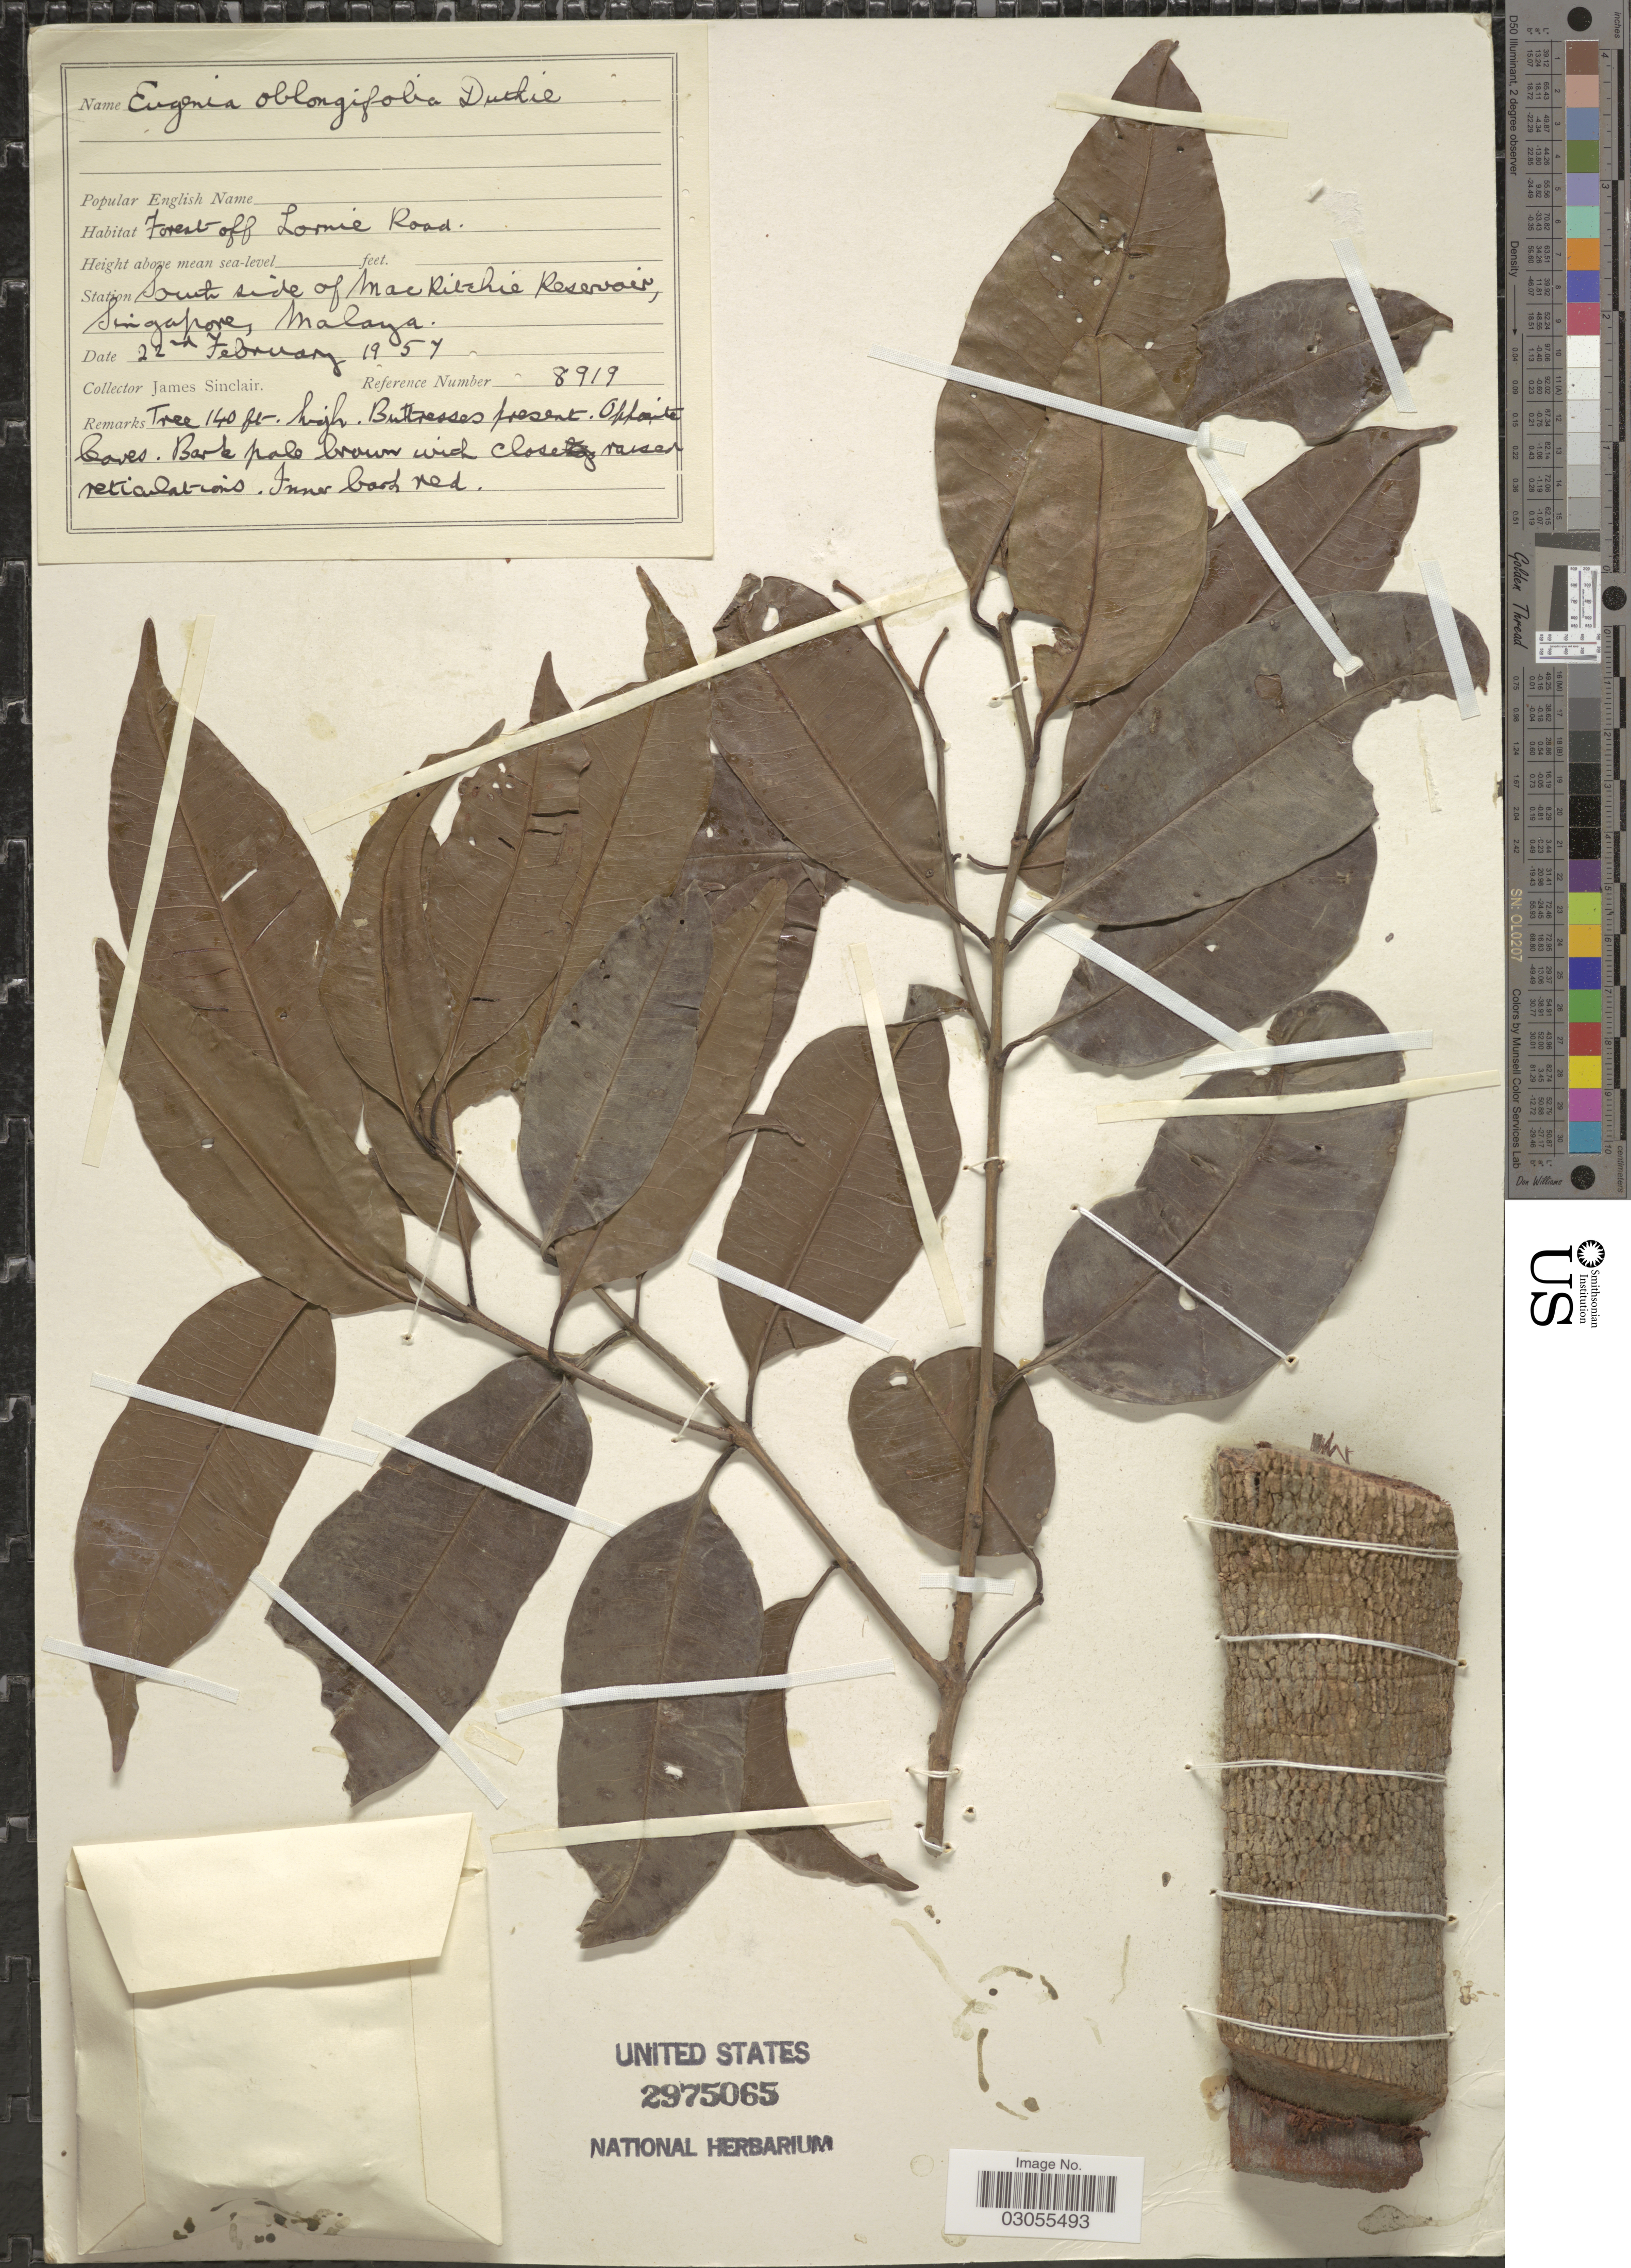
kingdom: Plantae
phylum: Tracheophyta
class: Magnoliopsida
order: Myrtales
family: Myrtaceae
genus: Syzygium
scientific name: Syzygium maingayi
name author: Chantar. & J.Parn.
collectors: J. Sinclair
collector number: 8918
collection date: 1957-02-22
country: Singapore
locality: South side of MacRitchie Reservoir, Malaya. Forest off Lornie Road.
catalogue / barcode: US 2975065